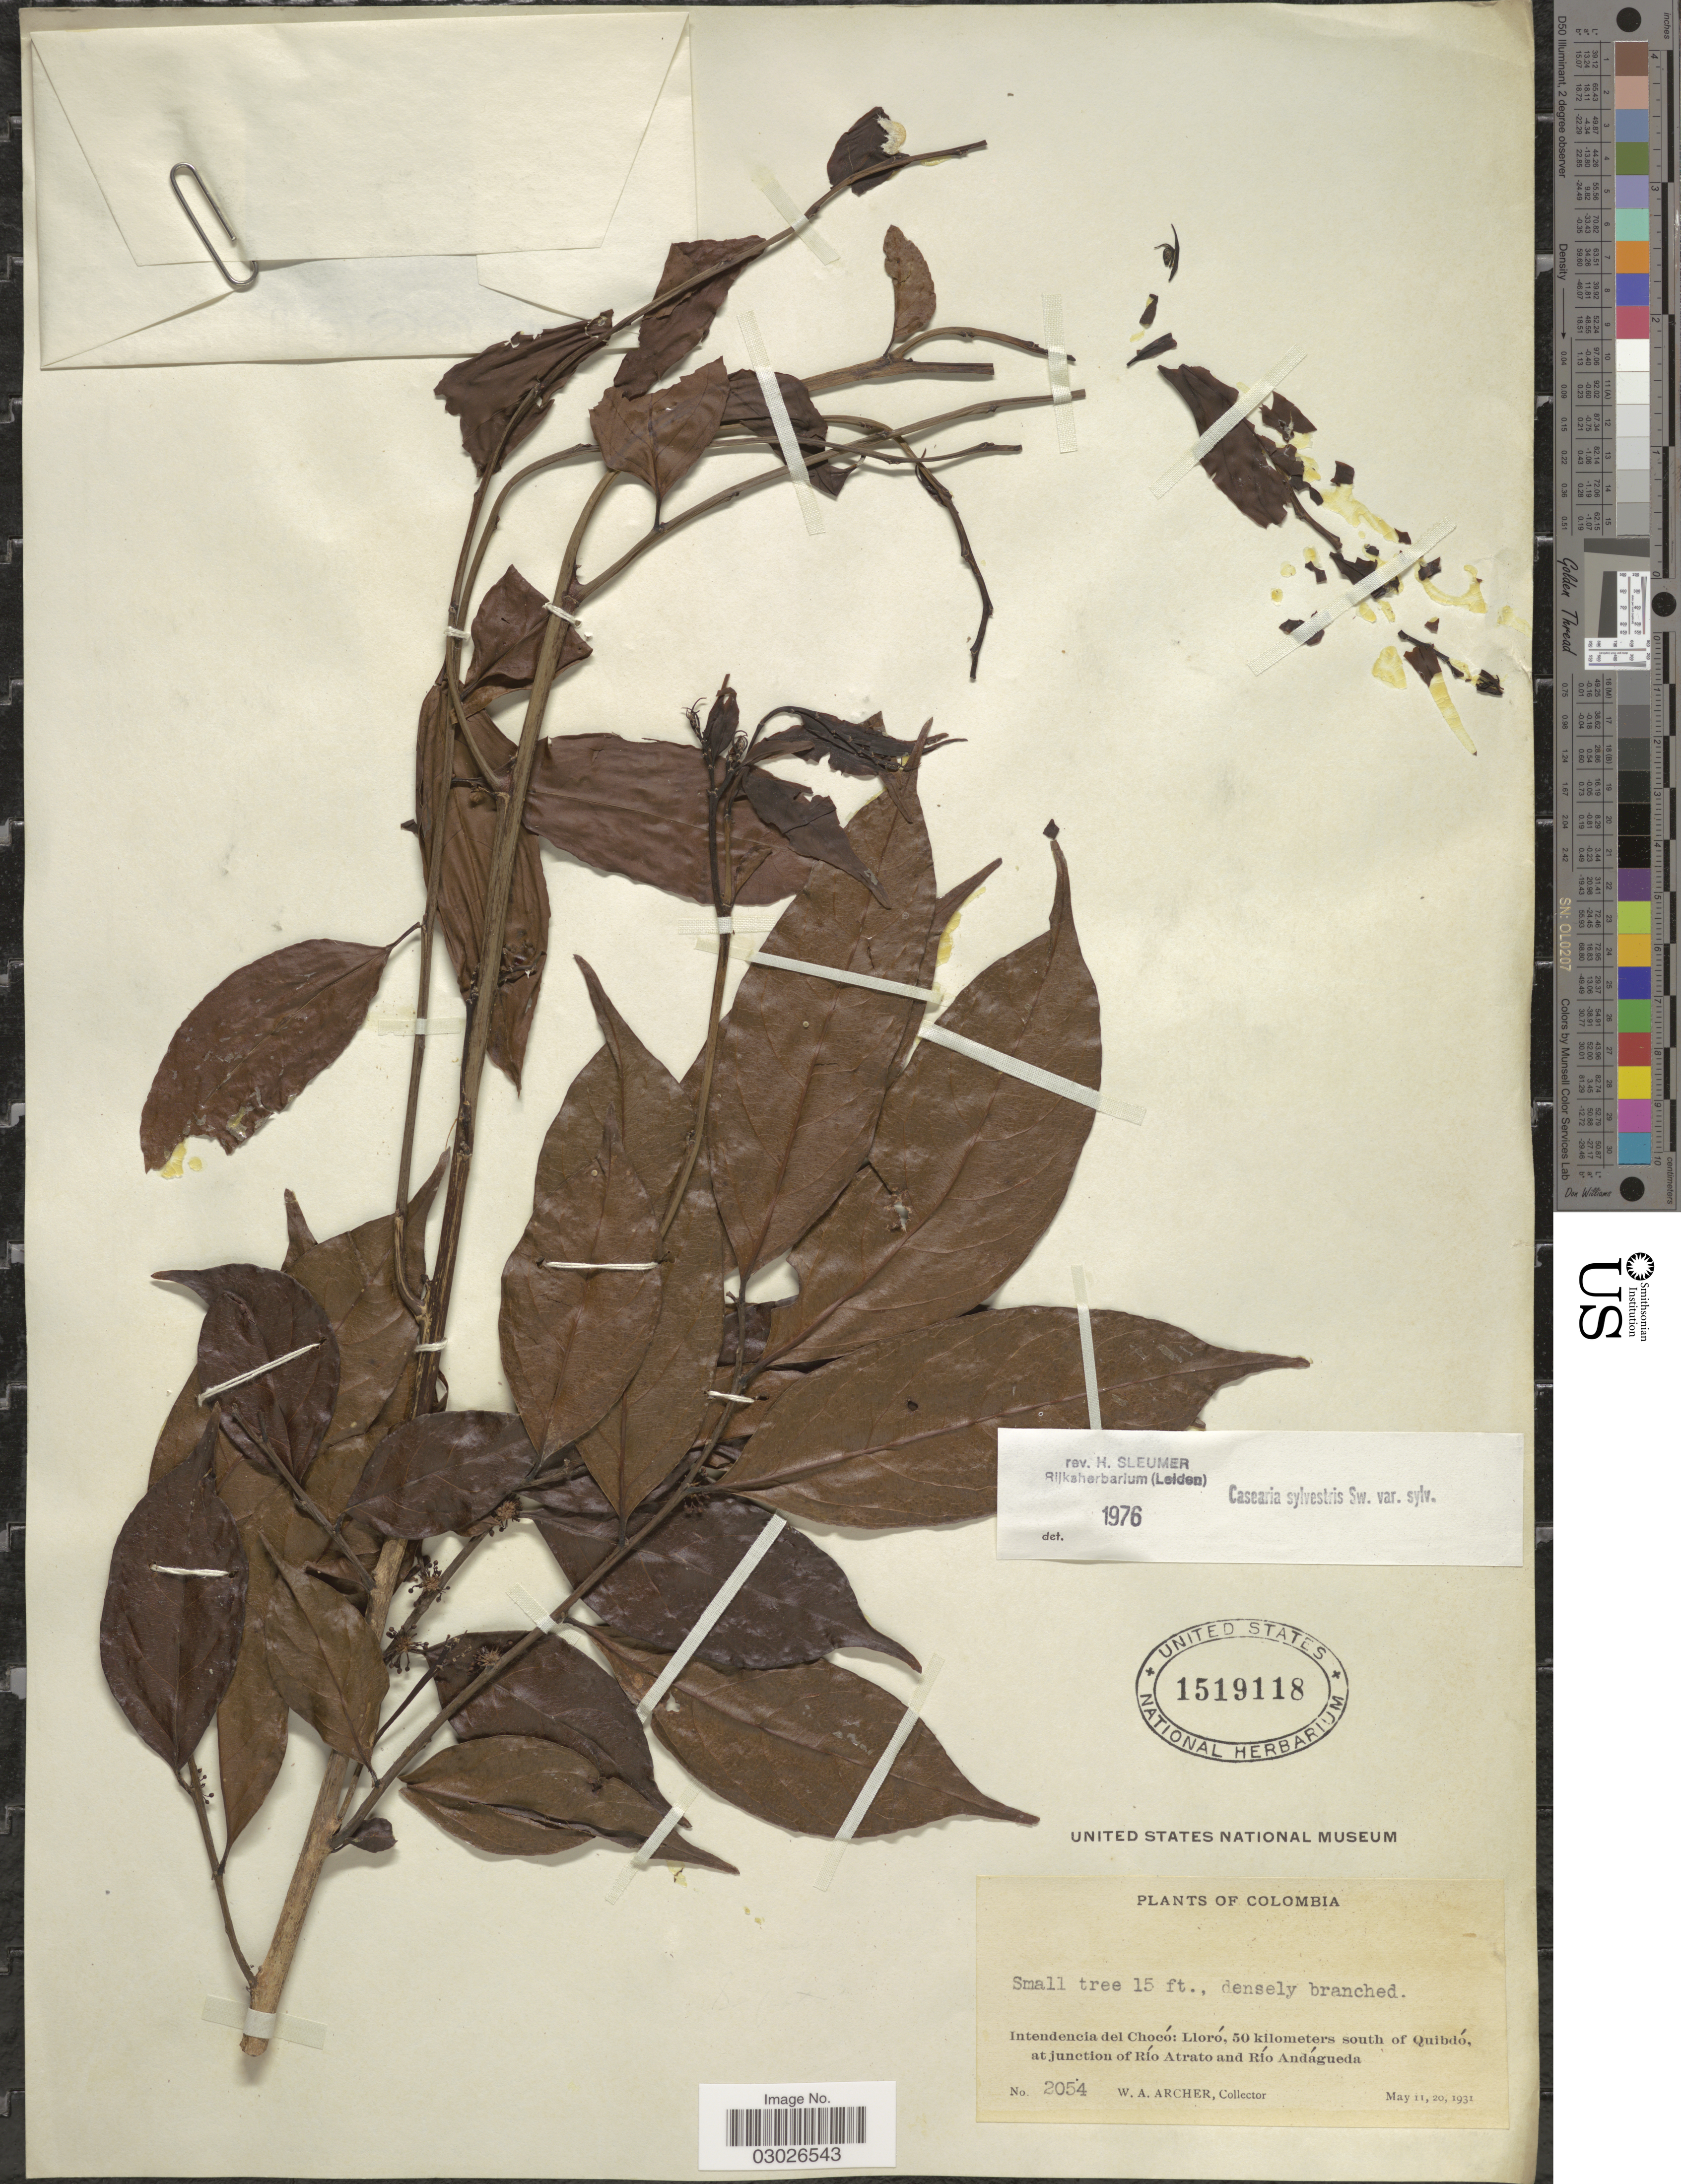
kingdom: Plantae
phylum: Tracheophyta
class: Magnoliopsida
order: Malpighiales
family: Salicaceae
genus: Casearia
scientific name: Casearia sylvestris var. sylvestris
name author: Sw.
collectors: W. Archer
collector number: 2054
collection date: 1931-05-11/1931-05-20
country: Colombia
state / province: Chocó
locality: Intendencia del Chocó: Lloró, 50 kilometers south of Quibdó, at junction of Río Atrato and Río Andágueda.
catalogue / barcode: US 1519118